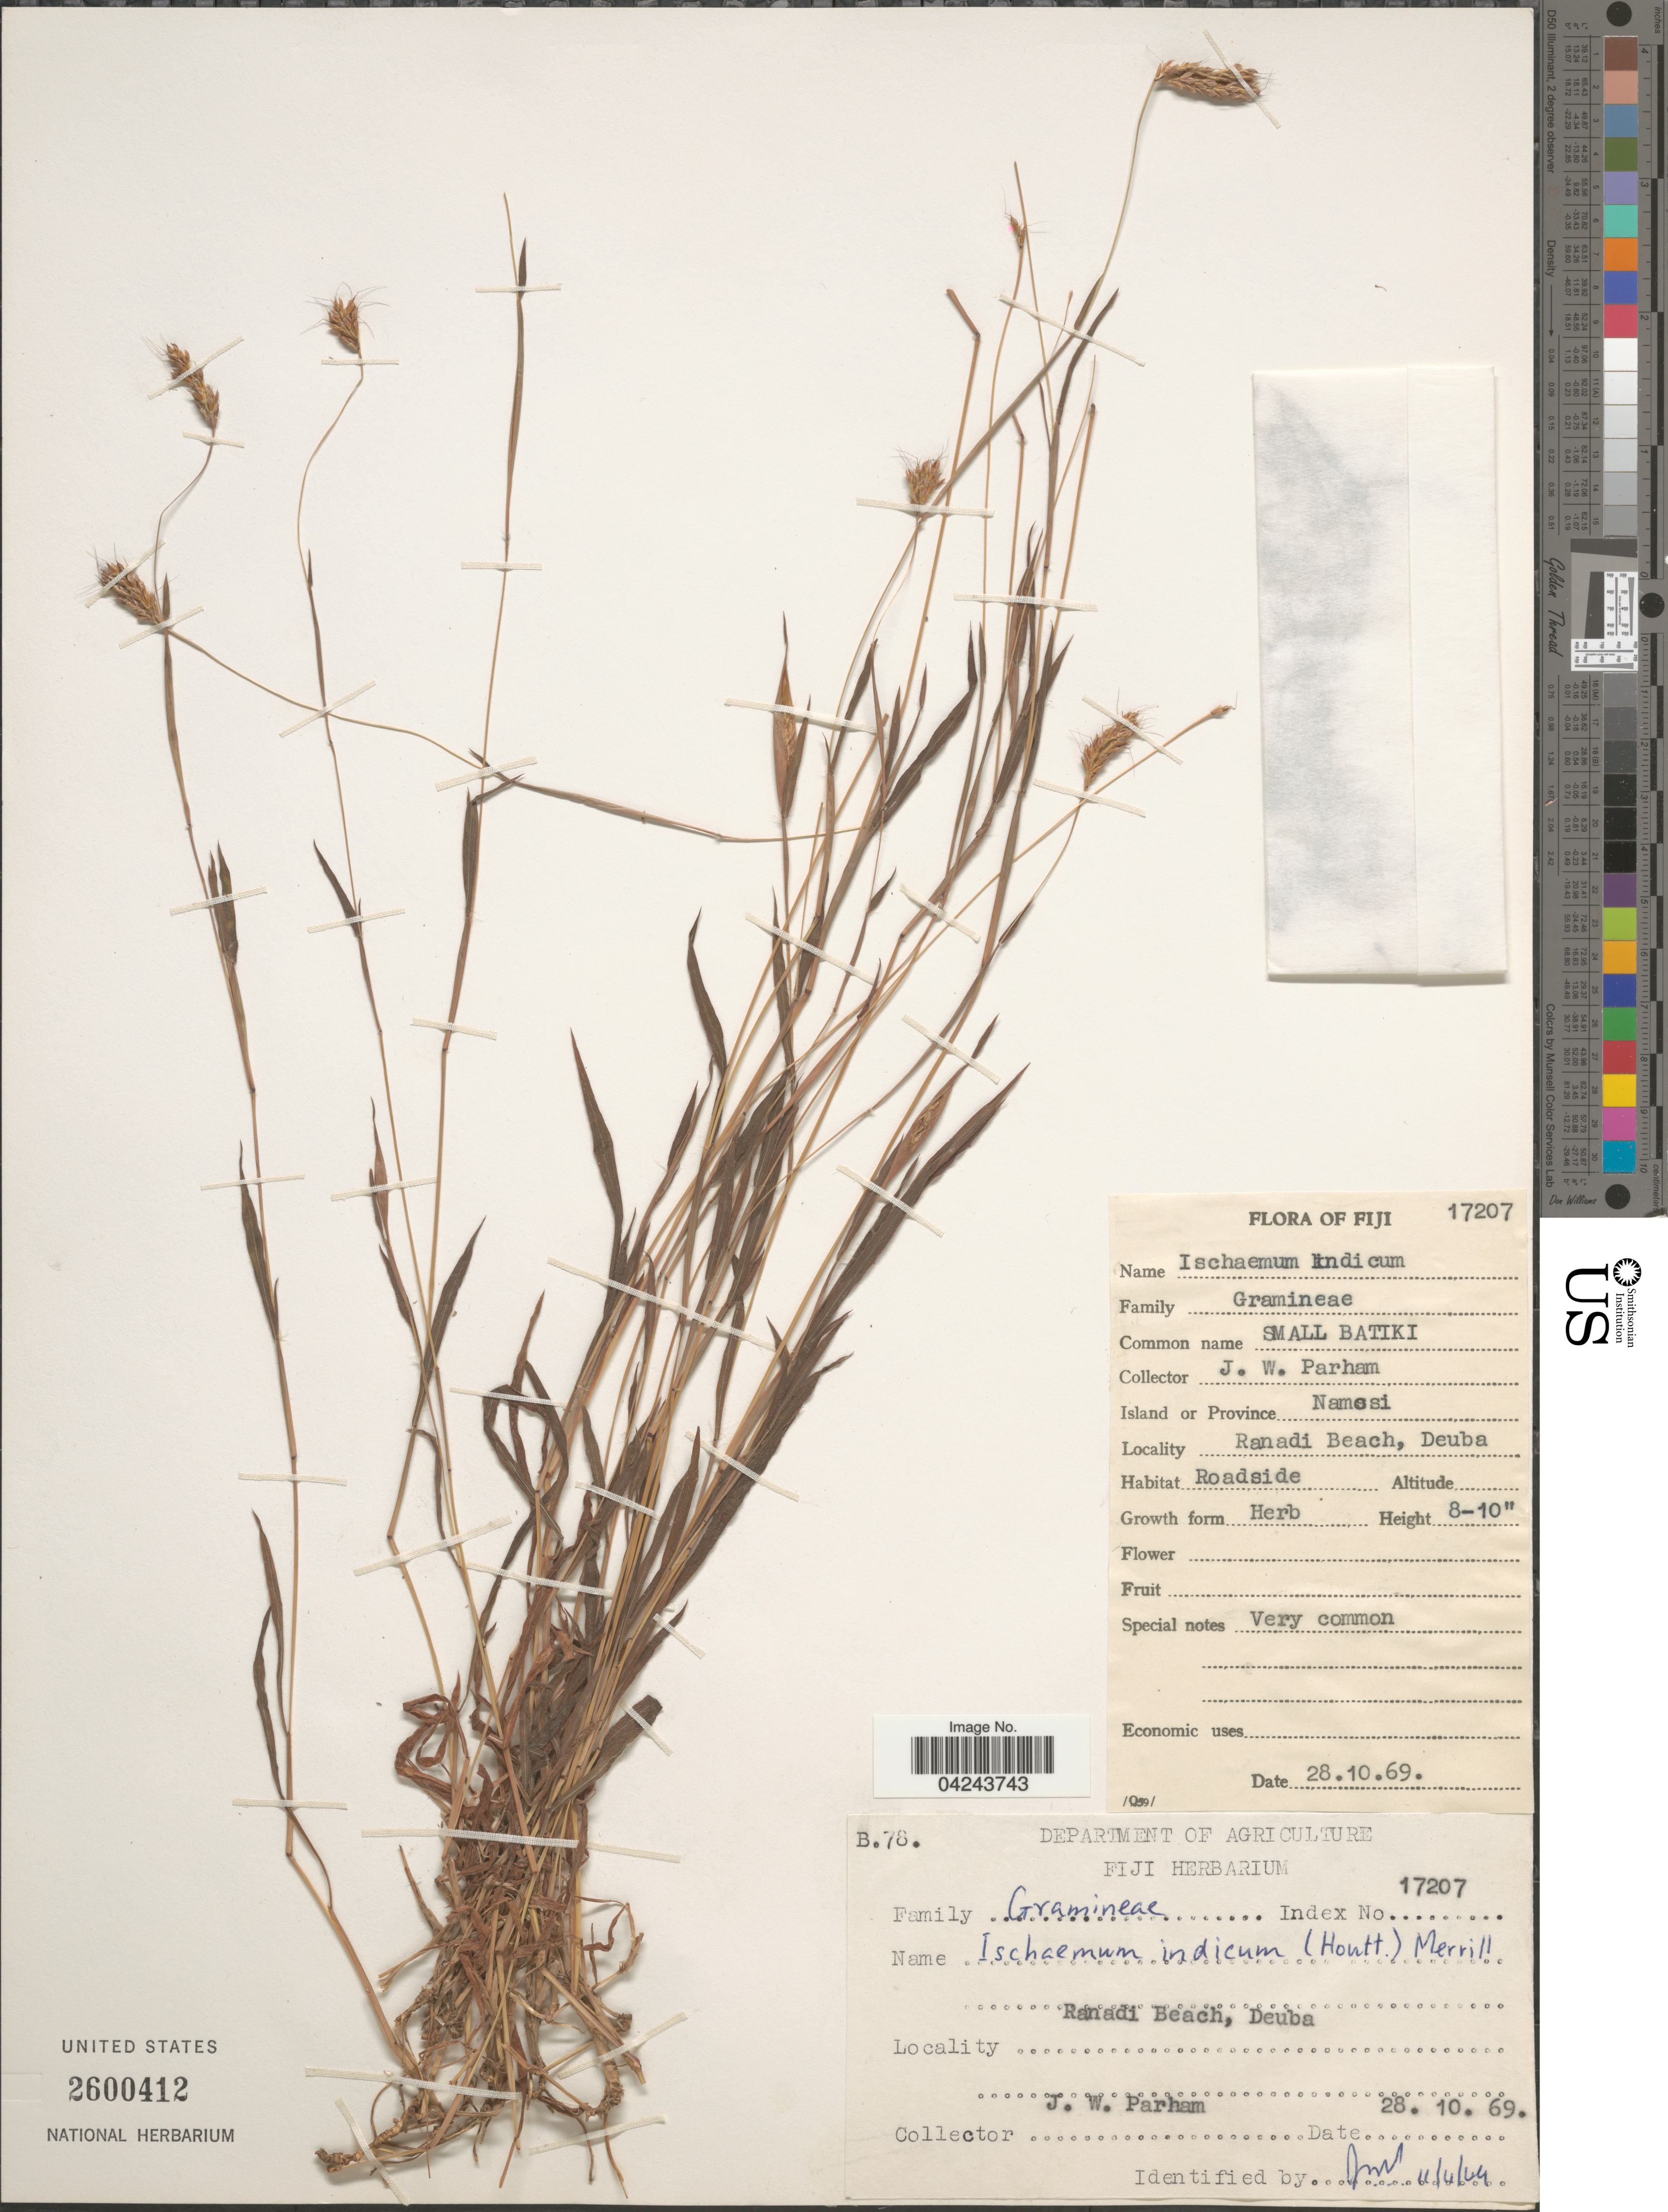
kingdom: Plantae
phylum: Tracheophyta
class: Liliopsida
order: Poales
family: Poaceae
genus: Ischaemum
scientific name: Ischaemum ciliare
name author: Retz.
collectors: J. Parham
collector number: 17207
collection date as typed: Transcribed d/m/y: 28/10/69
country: Fiji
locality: Ranadi Beach, Deuba. Island or Province Namosi.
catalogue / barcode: US 2600412